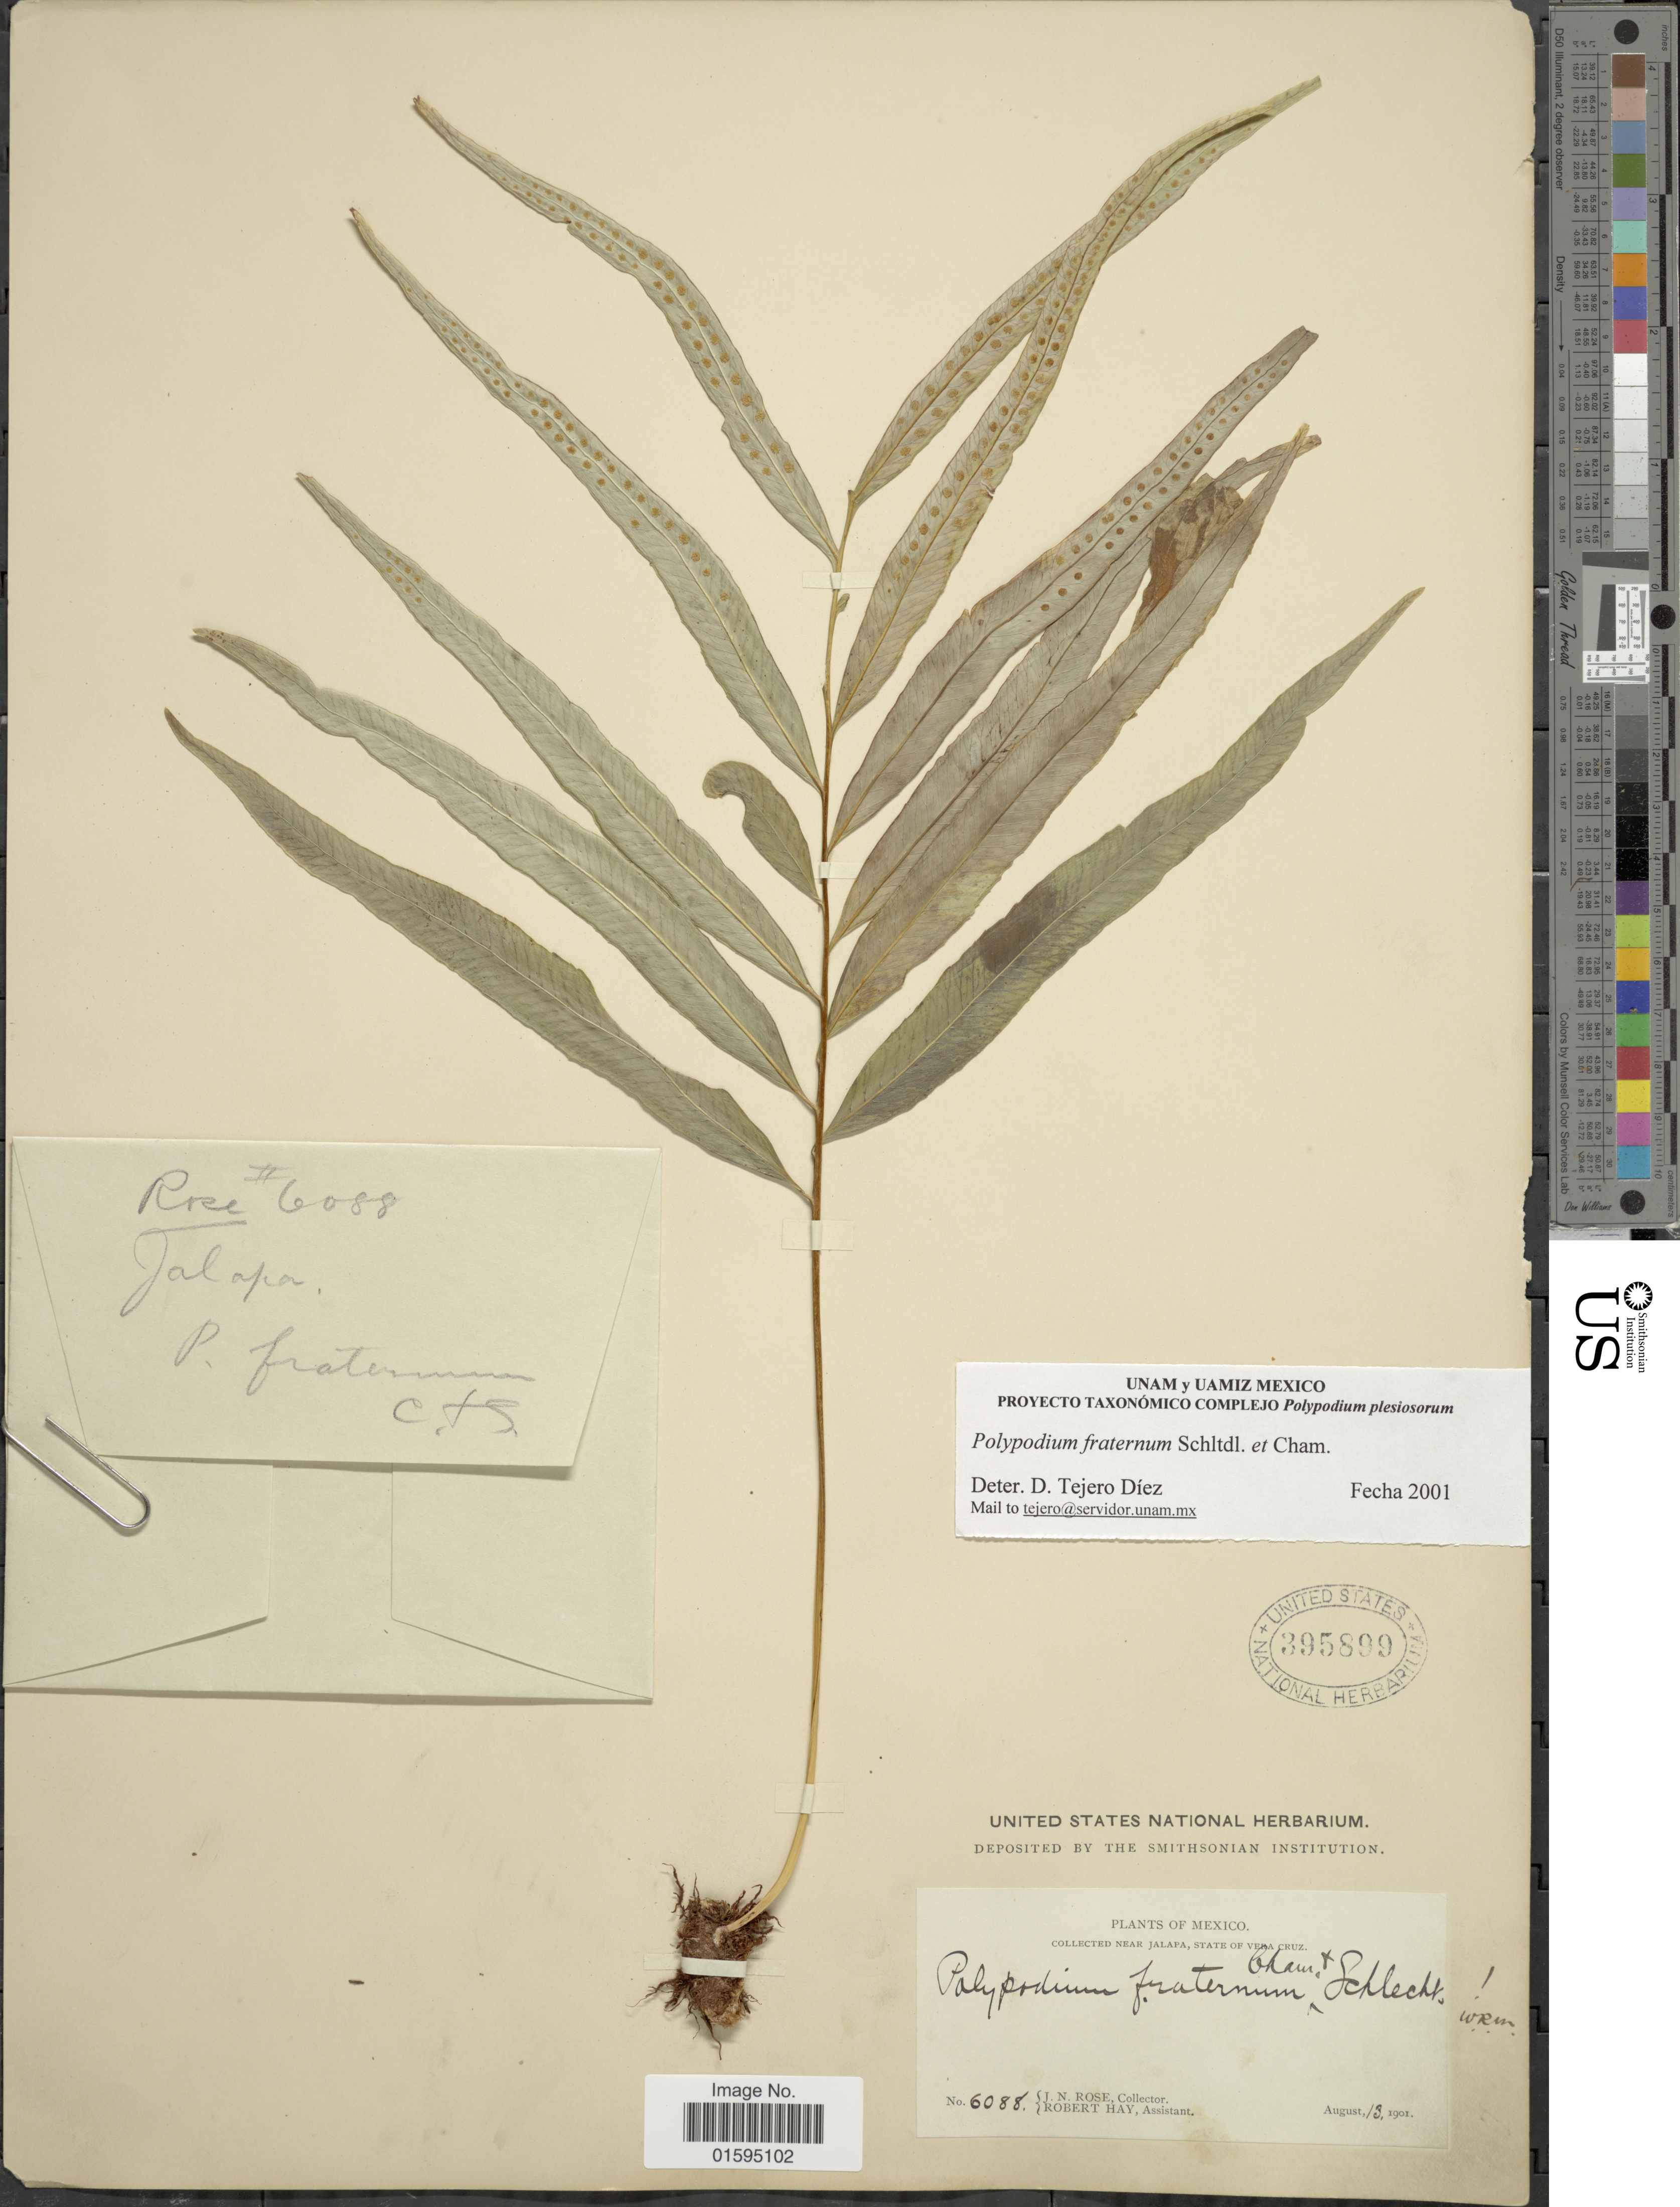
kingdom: Plantae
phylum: Tracheophyta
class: Polypodiopsida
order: Polypodiales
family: Polypodiaceae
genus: Polypodium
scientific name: Polypodium fraternum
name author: Schltdl. & Cham.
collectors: J. N. Rose & R. H. Hay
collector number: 6088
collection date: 1901-08-13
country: Mexico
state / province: Veracruz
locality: Near Jalapa, State of Vera Cruz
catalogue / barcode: US 395899